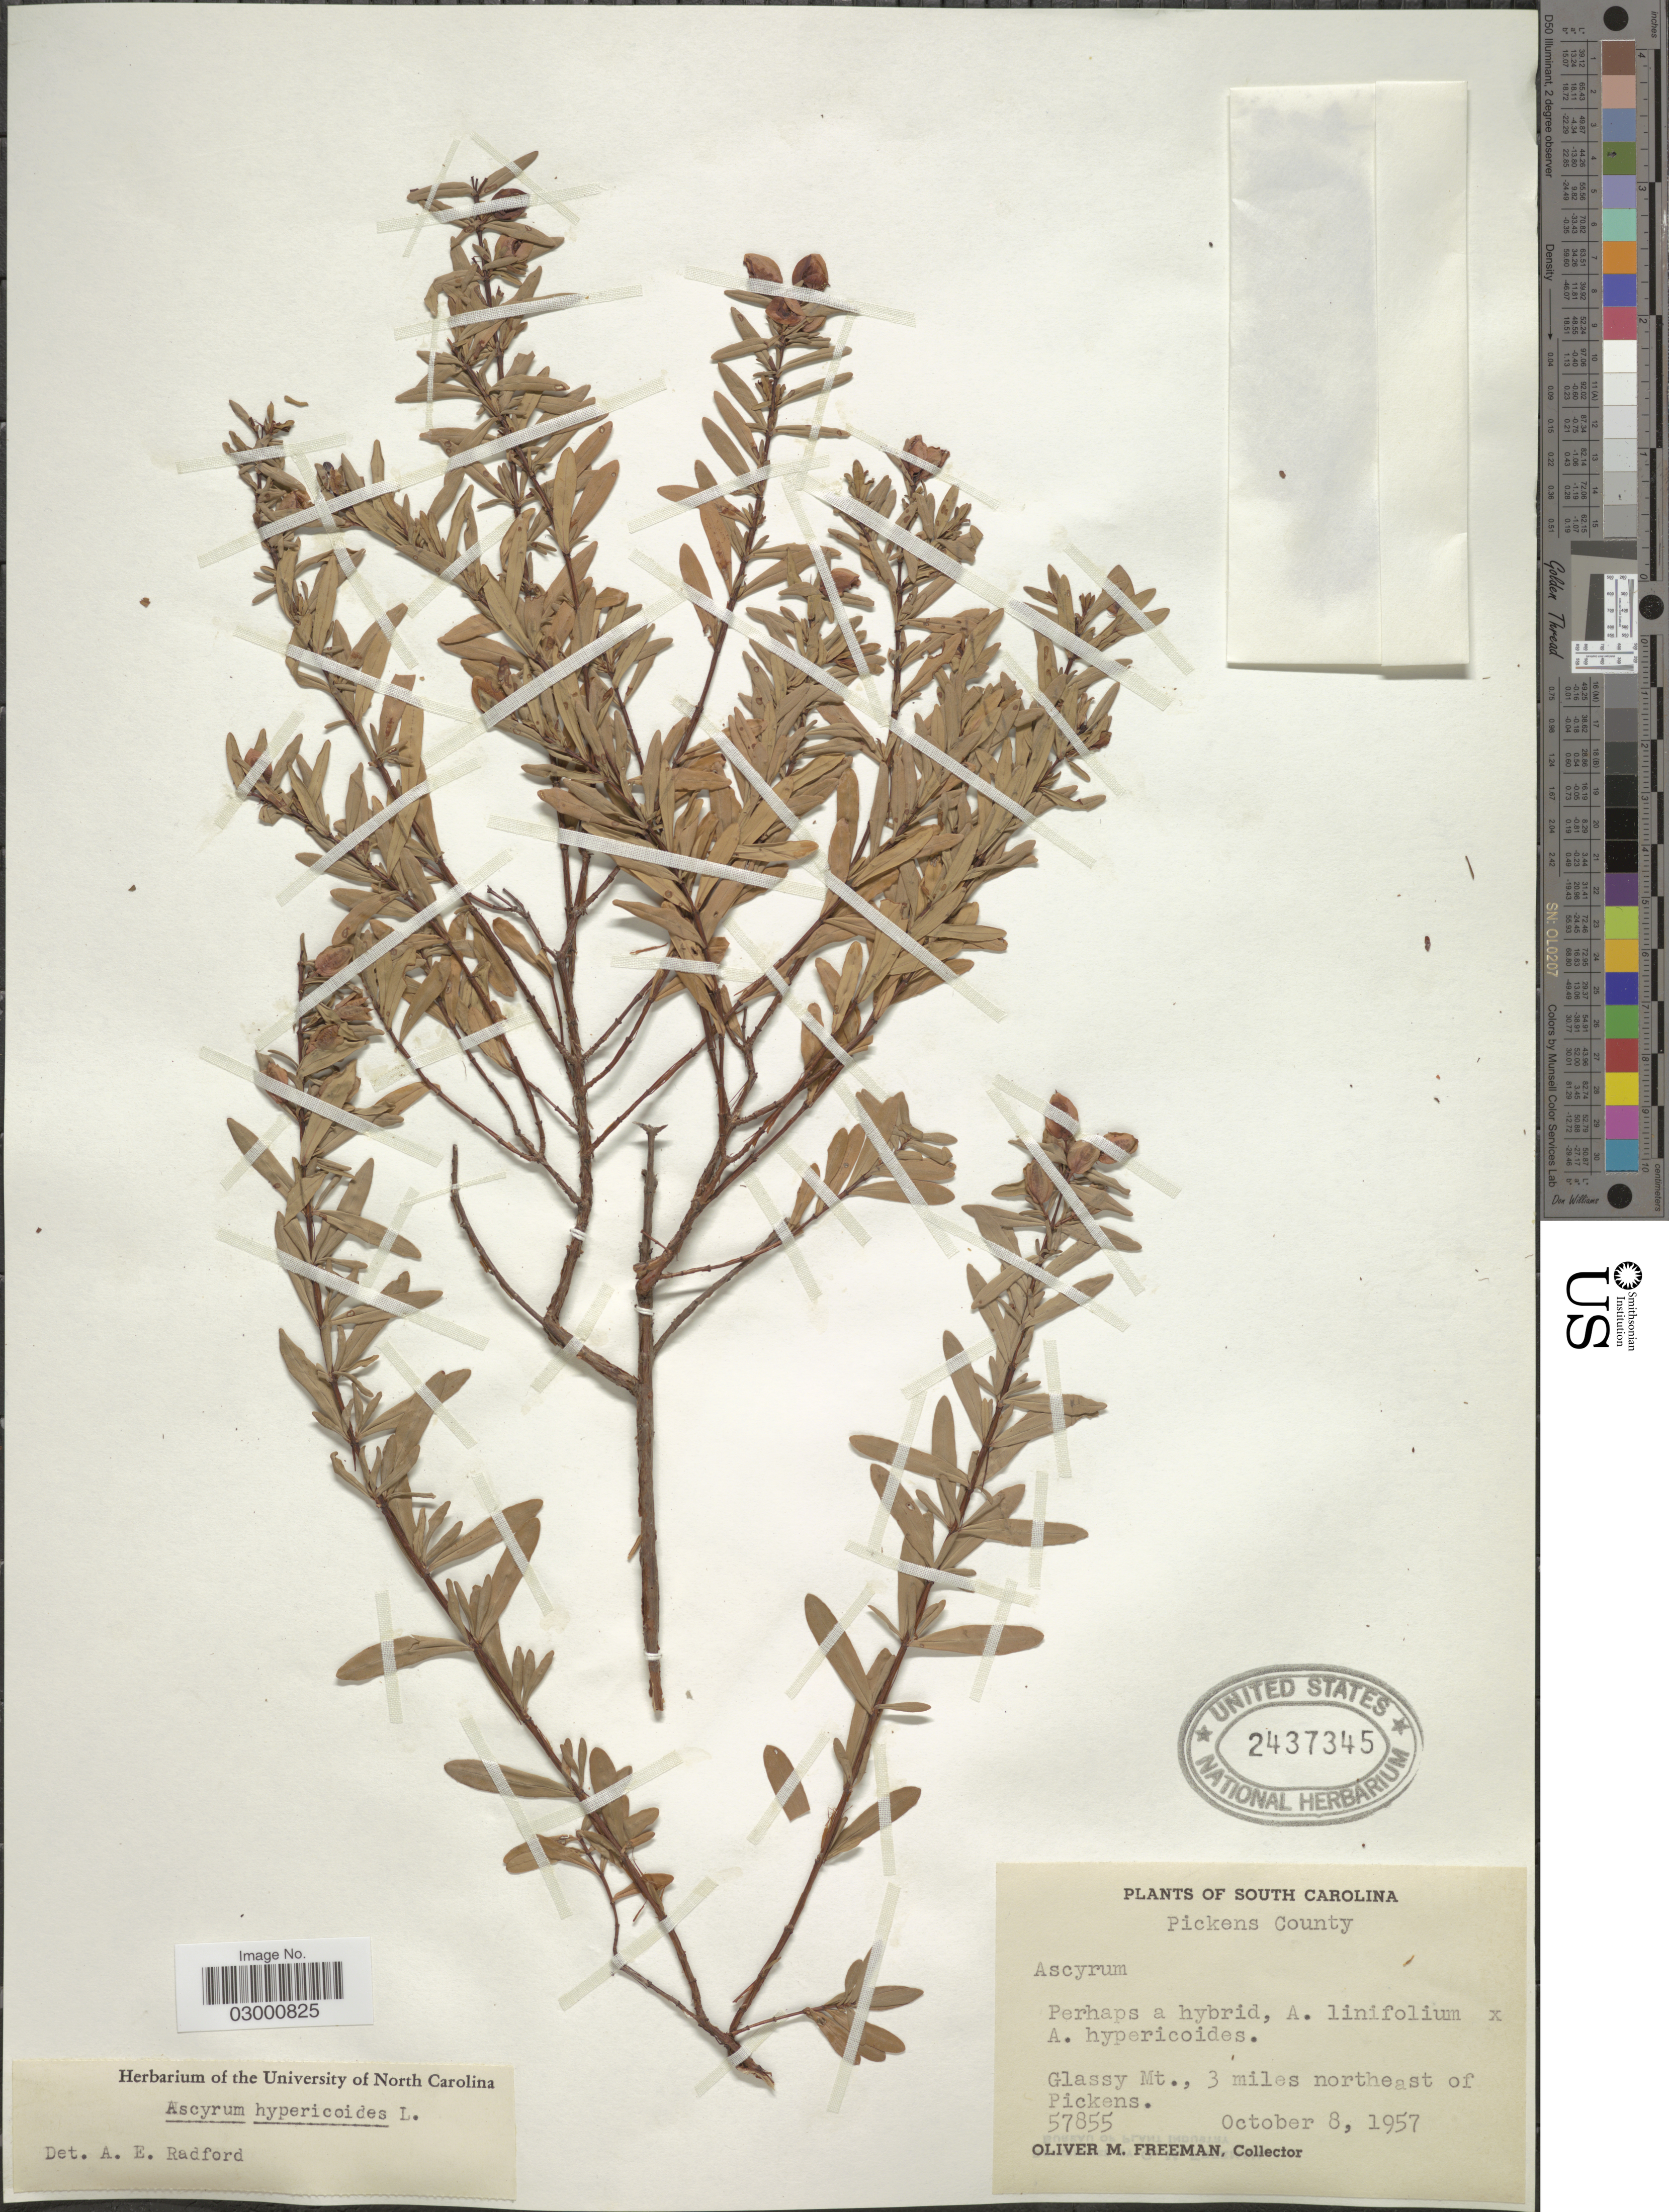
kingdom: Plantae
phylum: Tracheophyta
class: Magnoliopsida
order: Malpighiales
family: Hypericaceae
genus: Hypericum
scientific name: Hypericum hypericoides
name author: (L.) Crantz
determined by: Strong, Mark T., (BOT), Smithsonian Institution - National Museum of Natural History (UNITED STATES)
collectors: O. Freeman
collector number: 57855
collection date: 1957-10-08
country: United States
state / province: South Carolina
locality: Pickens County. Glassy Mt., 3 miles northeast of Pickens.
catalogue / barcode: US 2437345